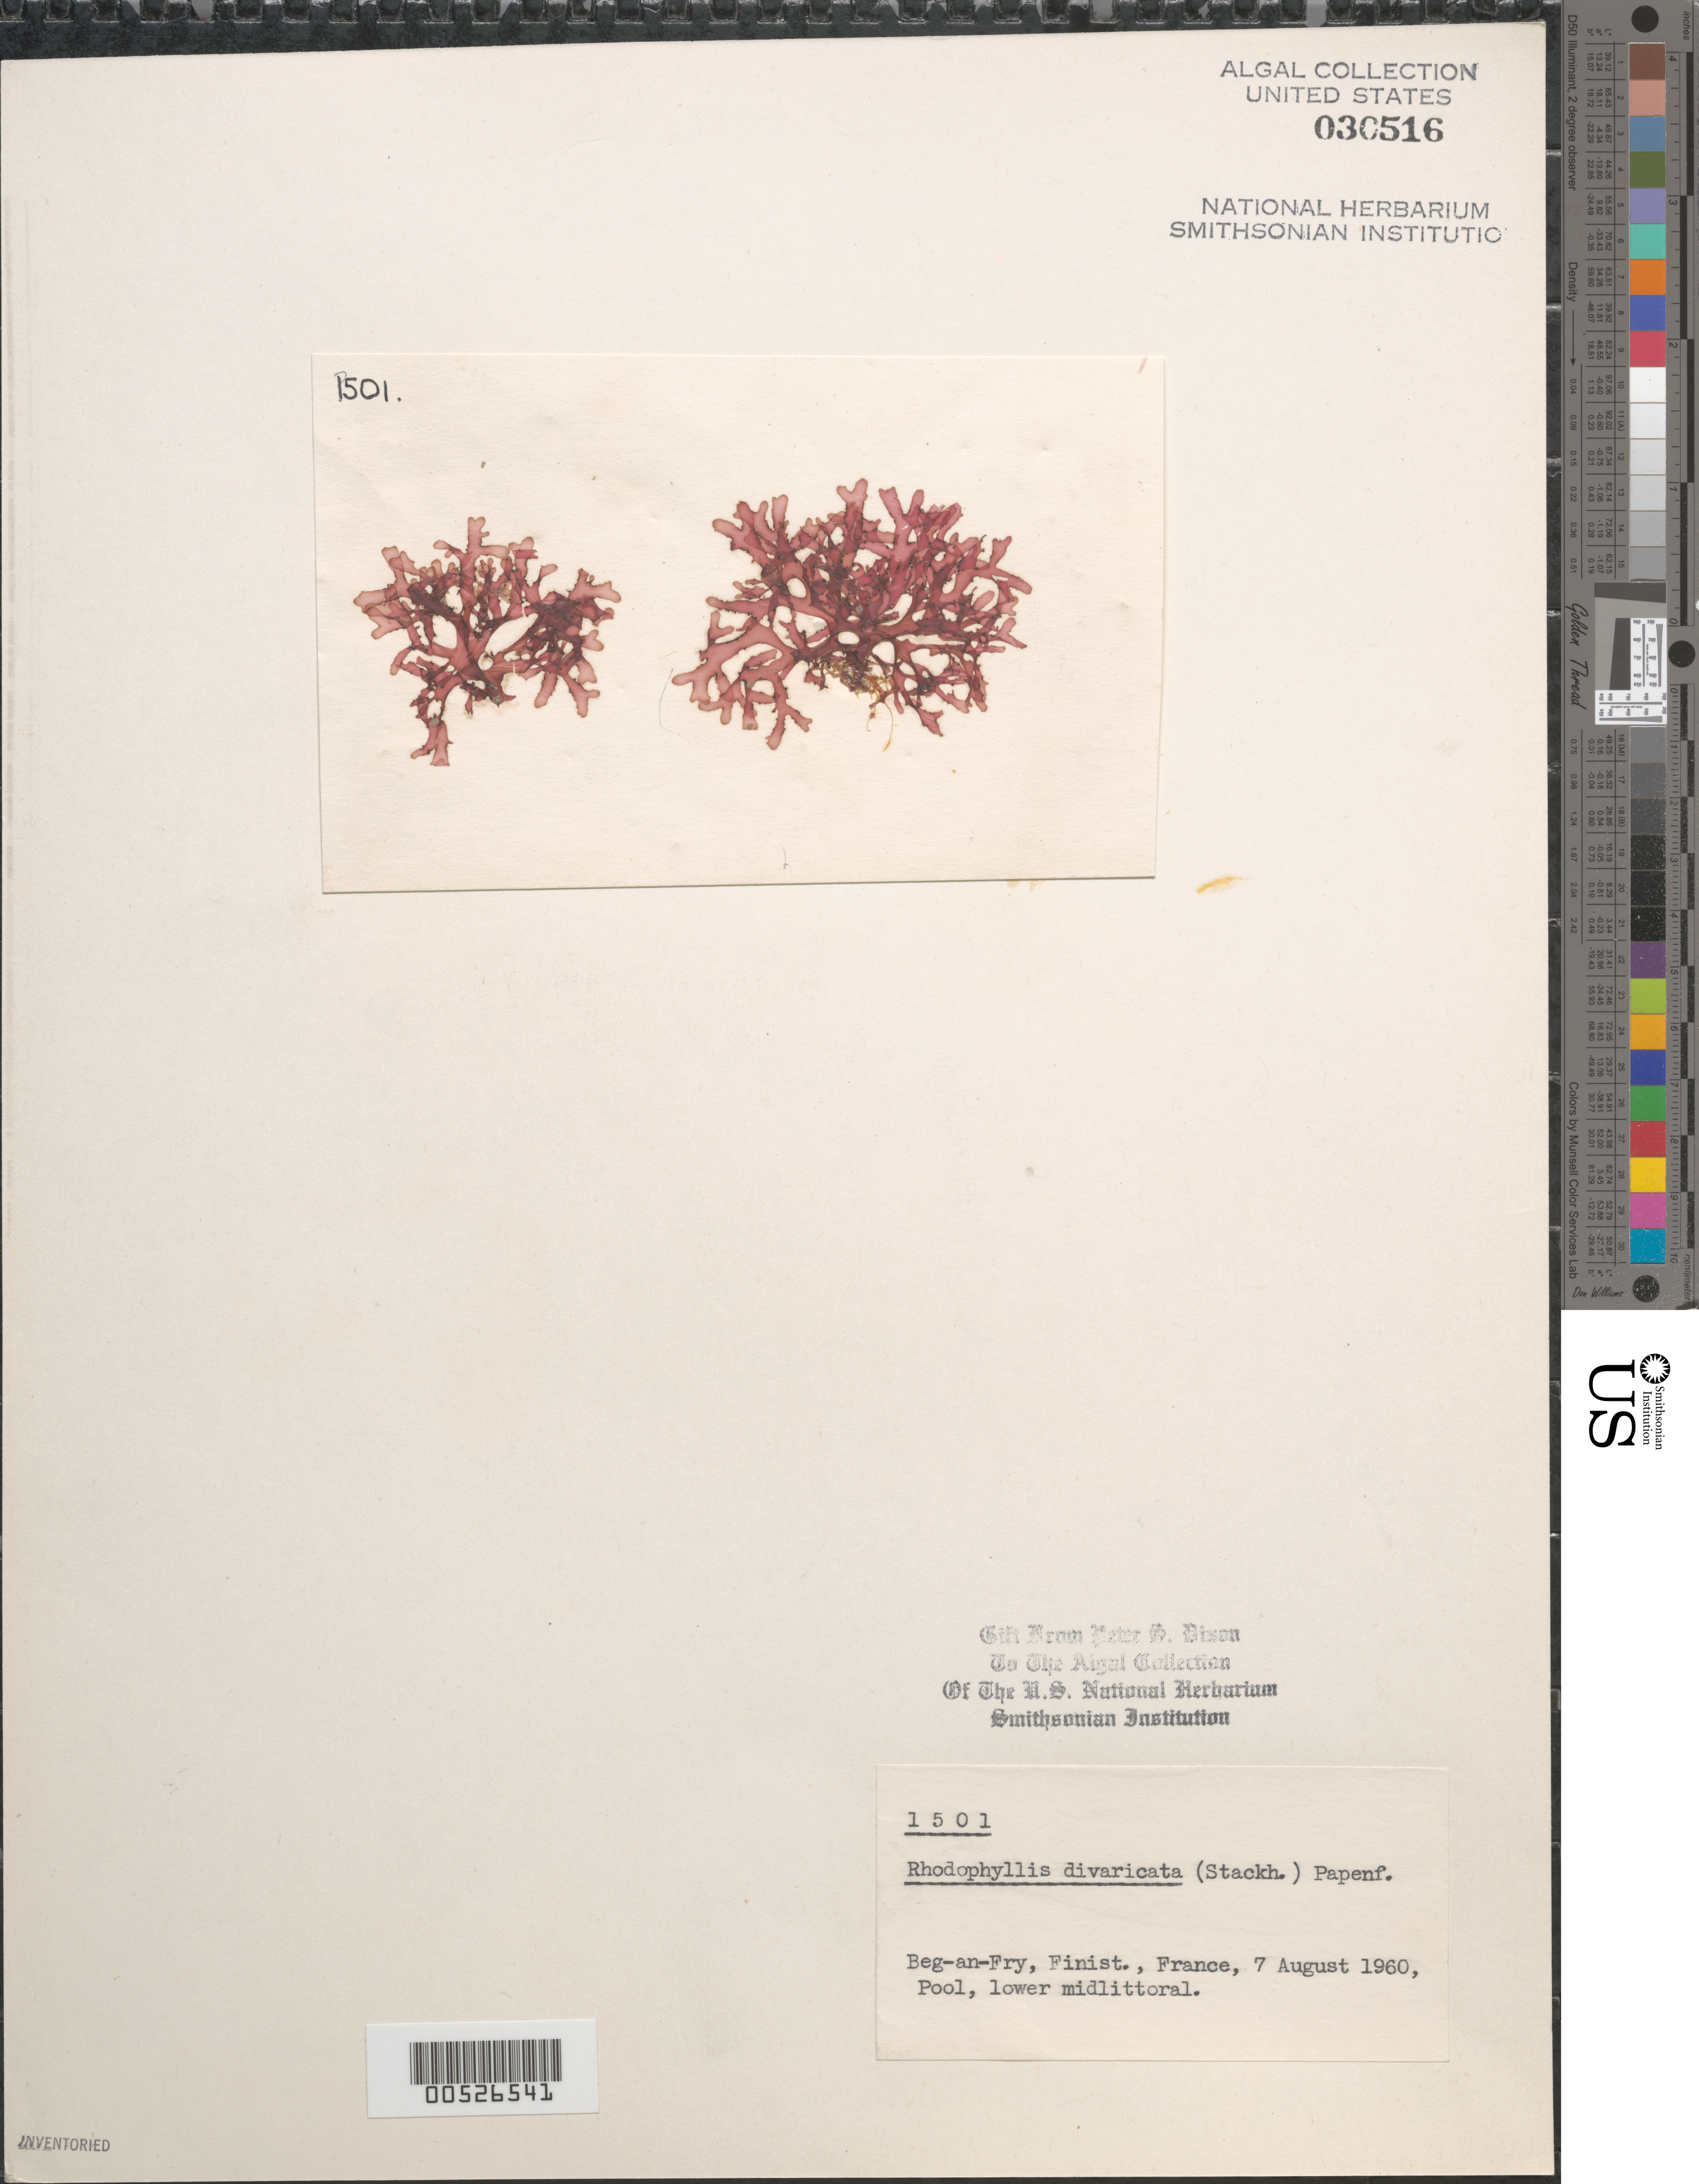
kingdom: Plantae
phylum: Rhodophyta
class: Florideophyceae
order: Gigartinales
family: Cystocloniaceae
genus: Rhodophyllis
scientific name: Rhodophyllis divaricata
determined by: Dixon, P. S.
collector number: PSD 1501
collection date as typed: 07 Aug 1960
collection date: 1960-08-07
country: France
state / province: Bretagne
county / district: Finistère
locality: Beg-an-Fry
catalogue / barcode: US 30516